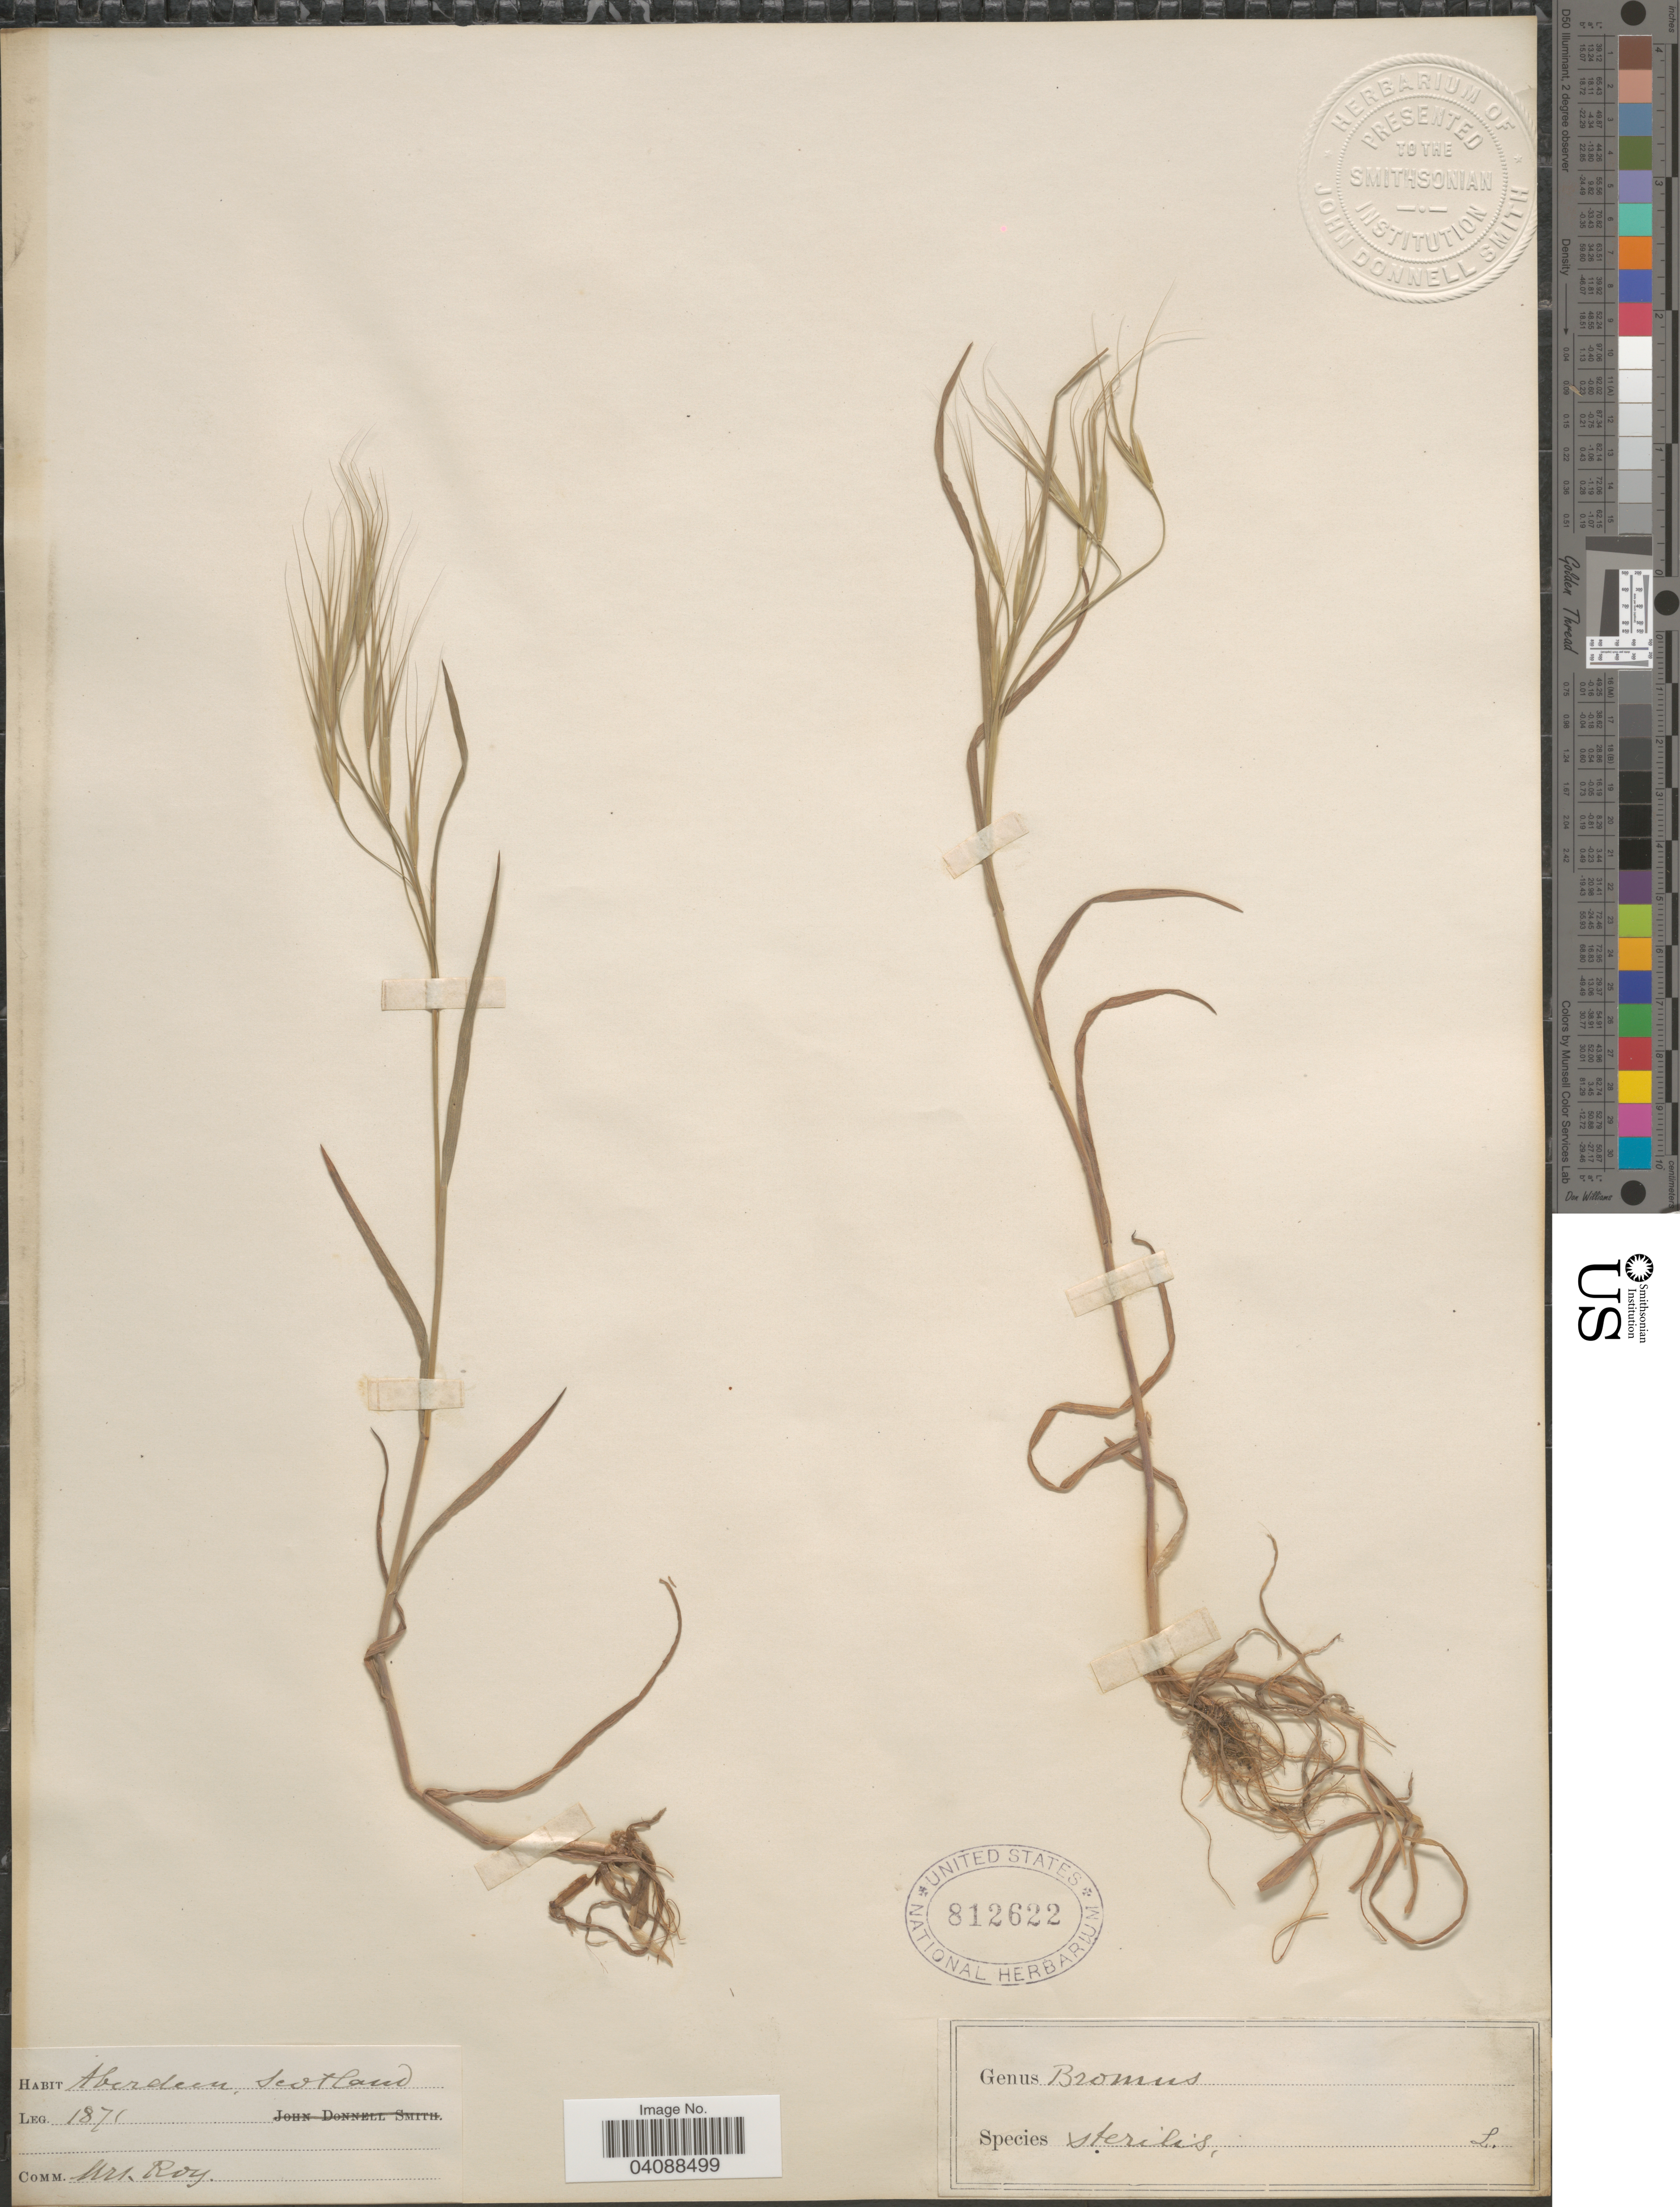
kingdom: Plantae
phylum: Tracheophyta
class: Liliopsida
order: Poales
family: Poaceae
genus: Bromus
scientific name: Bromus sterilis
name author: L.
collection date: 1871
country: United Kingdom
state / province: Scotland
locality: Aberdeen.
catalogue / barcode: US 812622